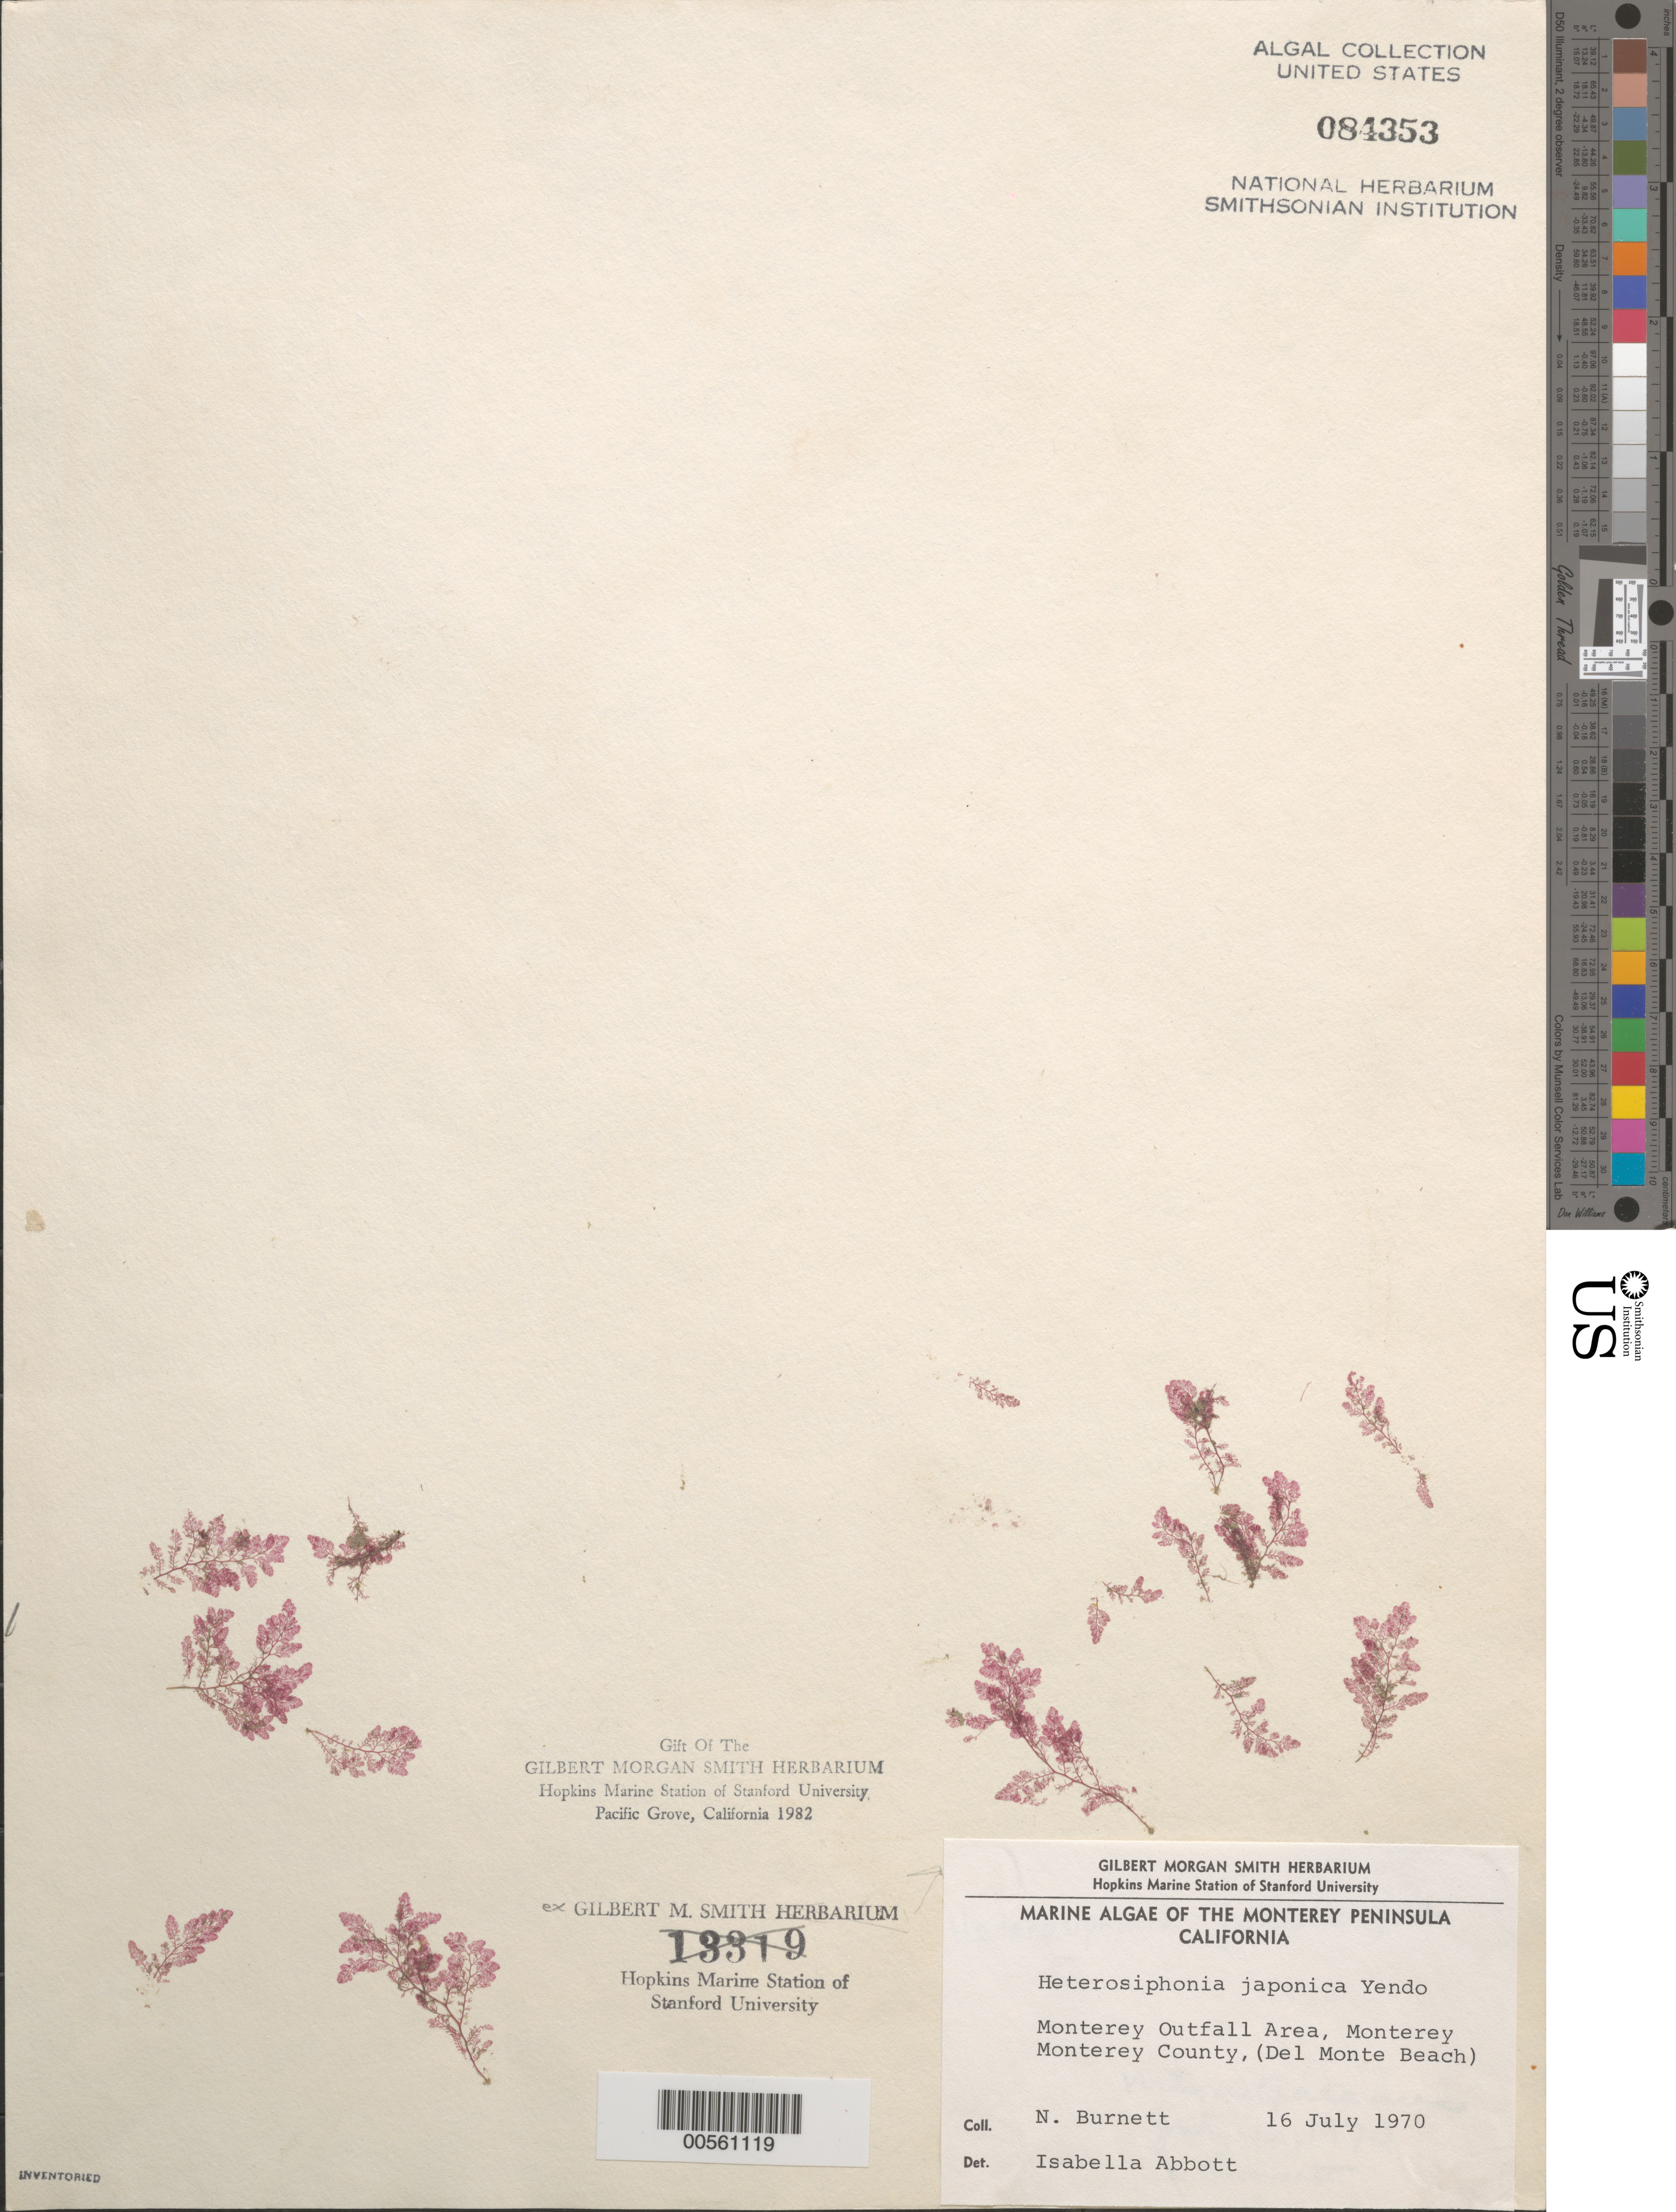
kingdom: Plantae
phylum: Rhodophyta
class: Florideophyceae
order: Ceramiales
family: Dasyaceae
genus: Dasysiphonia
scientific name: Dasysiphonia japonica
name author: (Yendo) H.-S. Kim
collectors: N. Burnett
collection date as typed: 16 Jul 1970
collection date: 1970-07-16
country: United States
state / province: California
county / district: Monterey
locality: Monterey, Del Monte Beach, Monterey outfall area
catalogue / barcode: US 84353